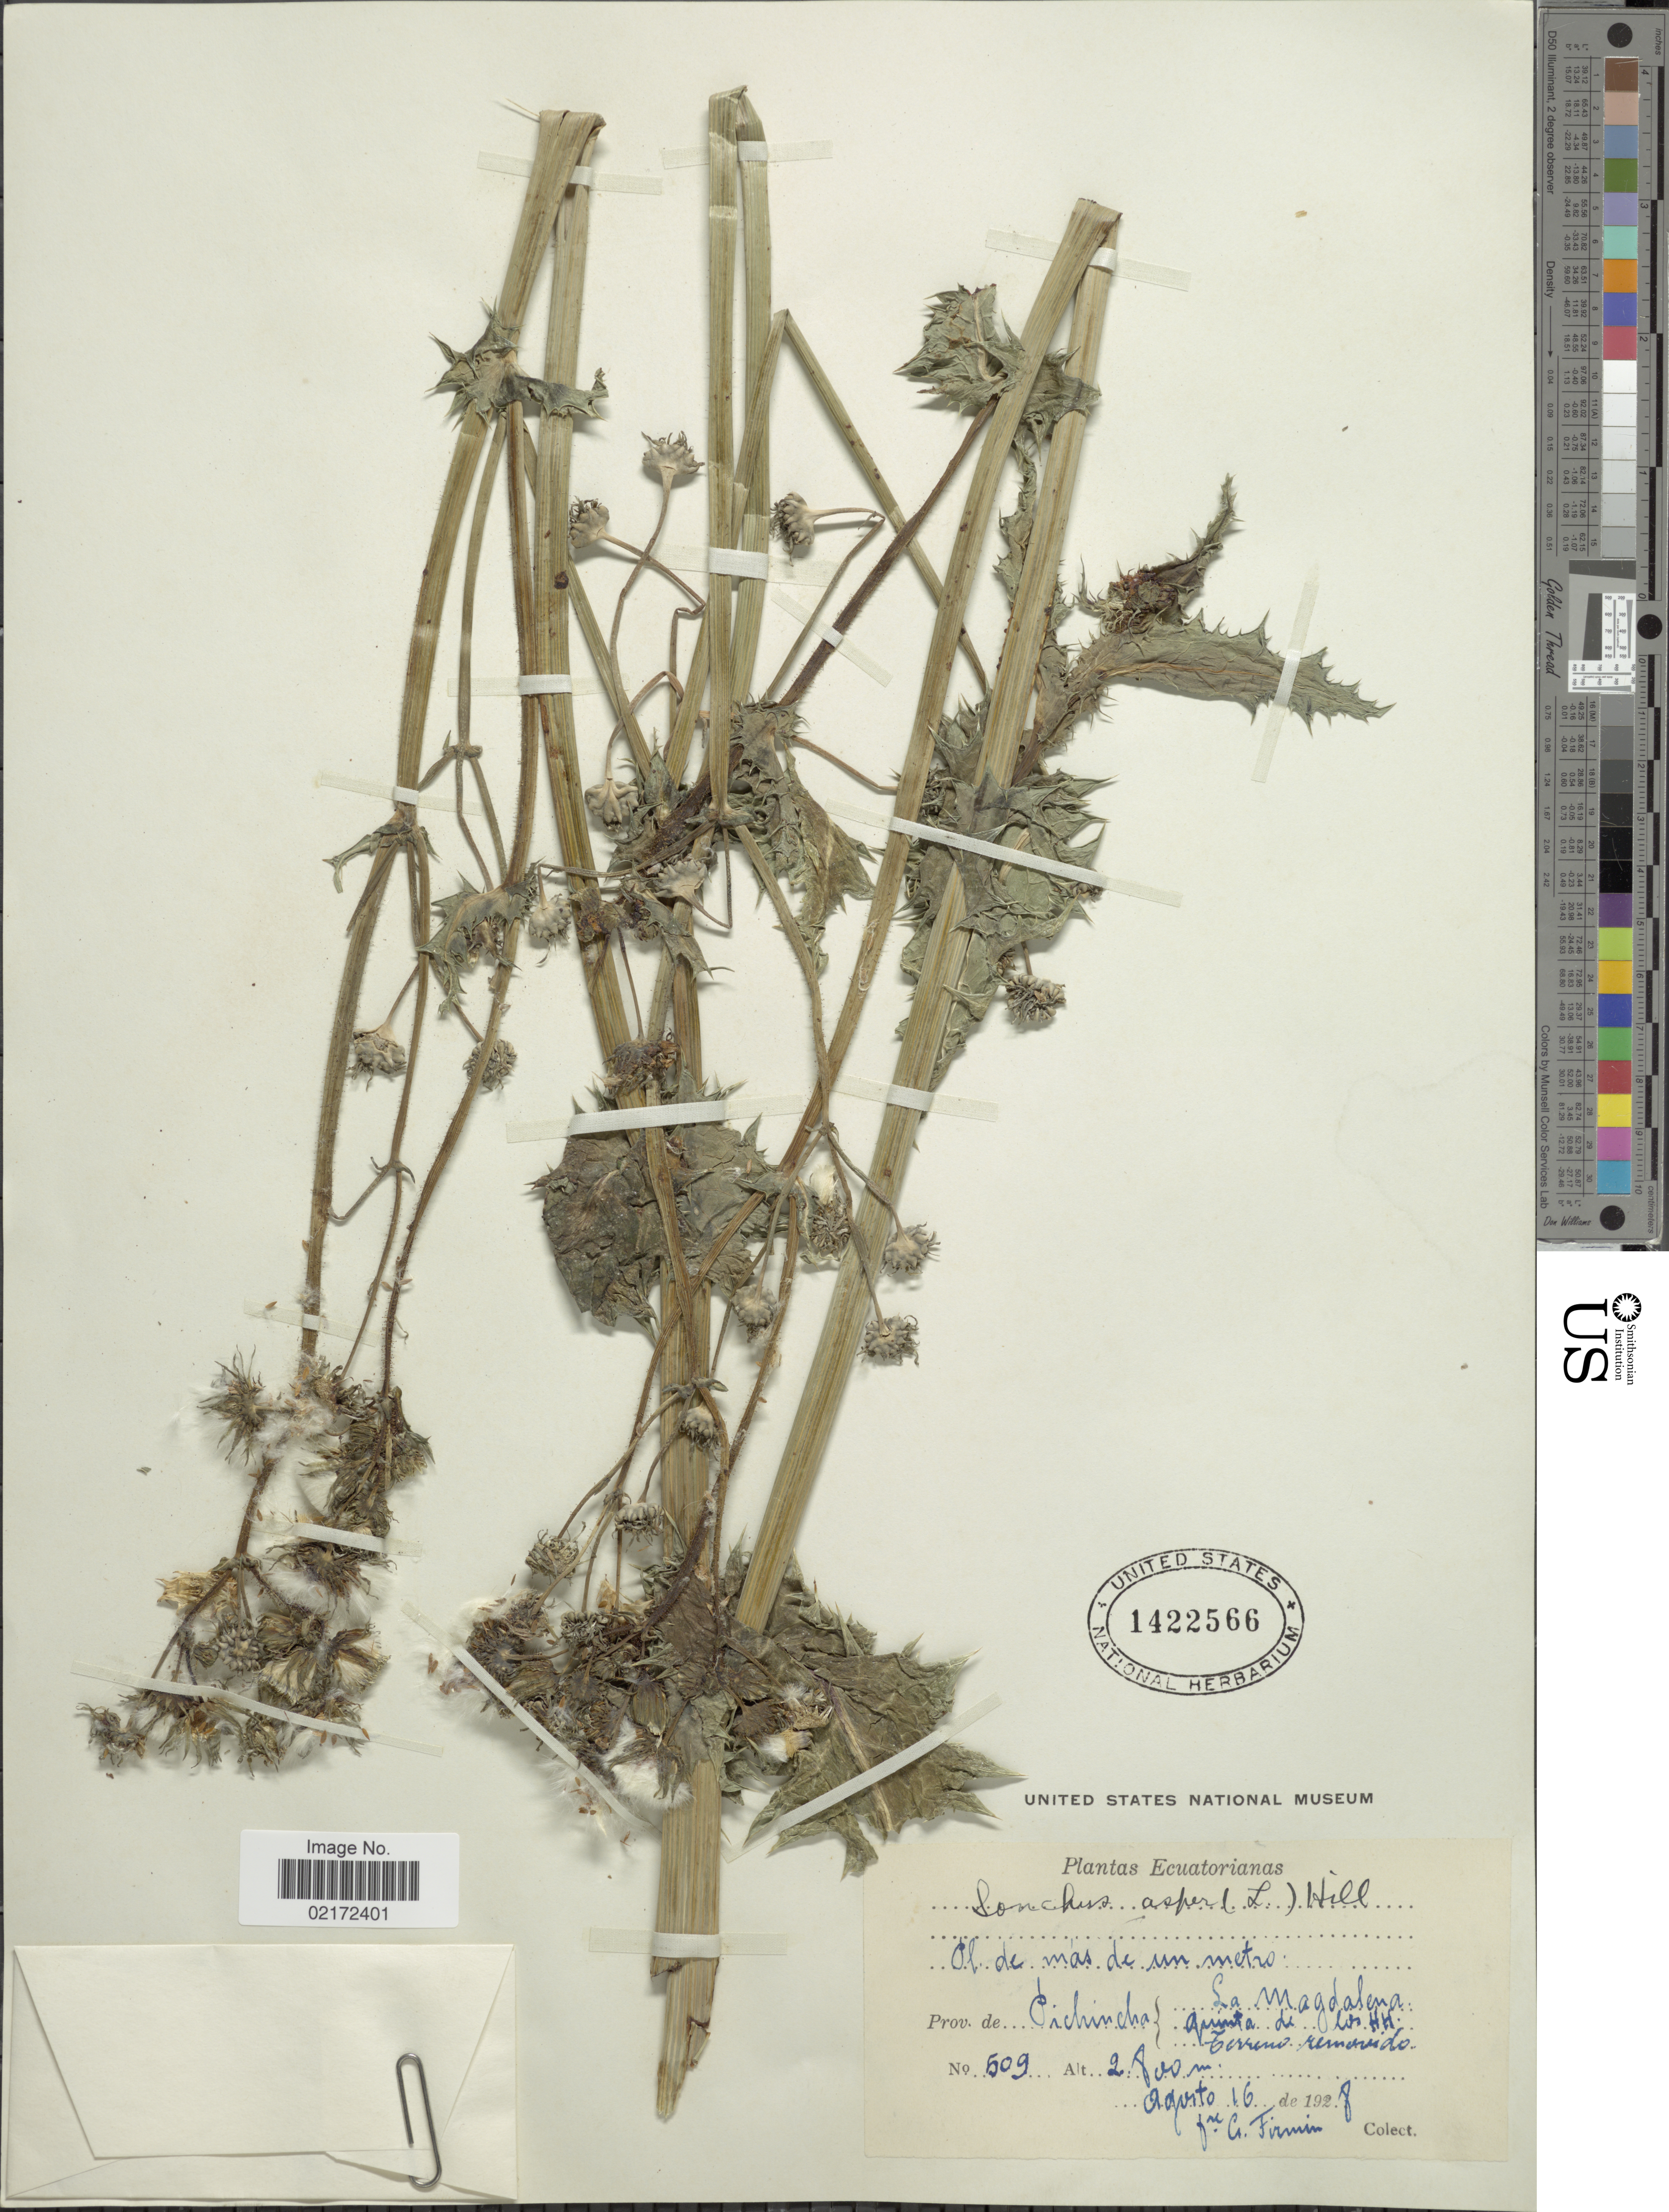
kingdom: Plantae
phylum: Tracheophyta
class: Magnoliopsida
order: Asterales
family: Asteraceae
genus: Sonchus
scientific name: Sonchus asper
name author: (L.) Hill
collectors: F. Firmin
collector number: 509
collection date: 1928-08-16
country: Ecuador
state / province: Pichincha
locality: Prov. de Pichincha. La Magdalena. Quinta de los H.H. Terreno removido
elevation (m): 2800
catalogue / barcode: US 1422566